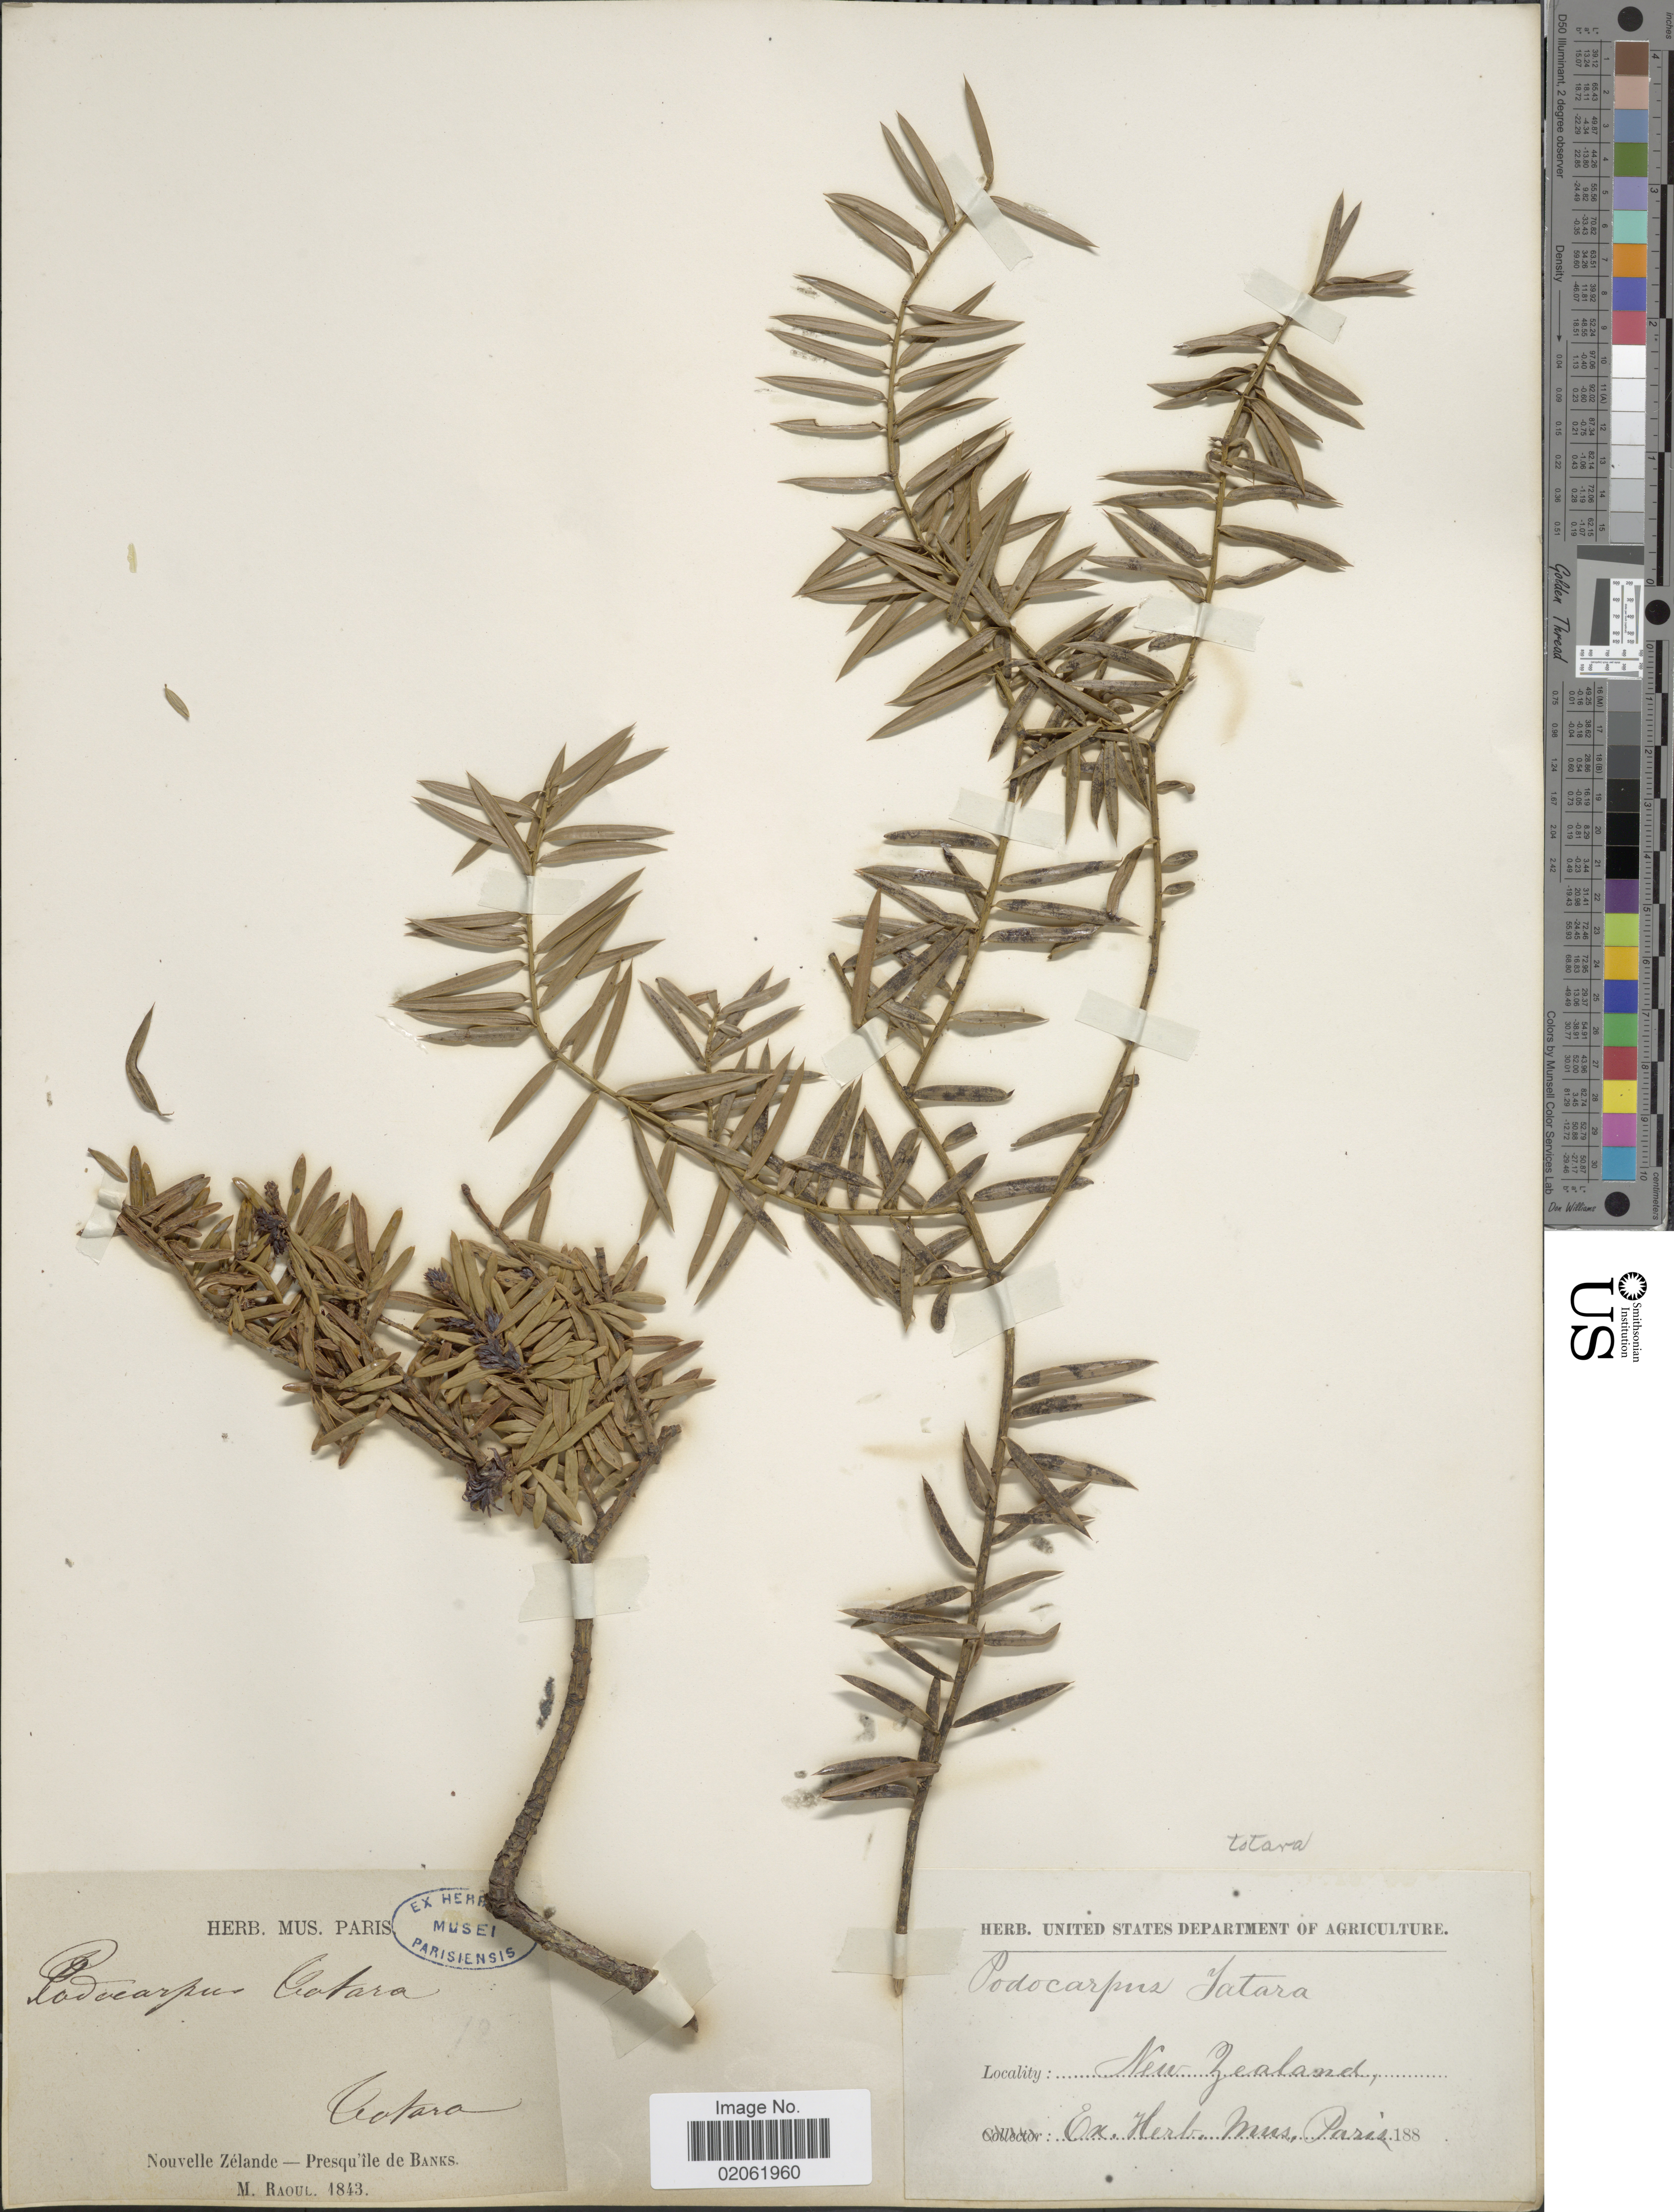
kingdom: Plantae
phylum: Tracheophyta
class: Pinopsida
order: Pinales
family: Podocarpaceae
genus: Podocarpus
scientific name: Podocarpus totara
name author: G. Benn. ex D. Don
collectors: M. Raoul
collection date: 1843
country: New Zealand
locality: Nouvelle Zelande - Prequeíle de Banks.